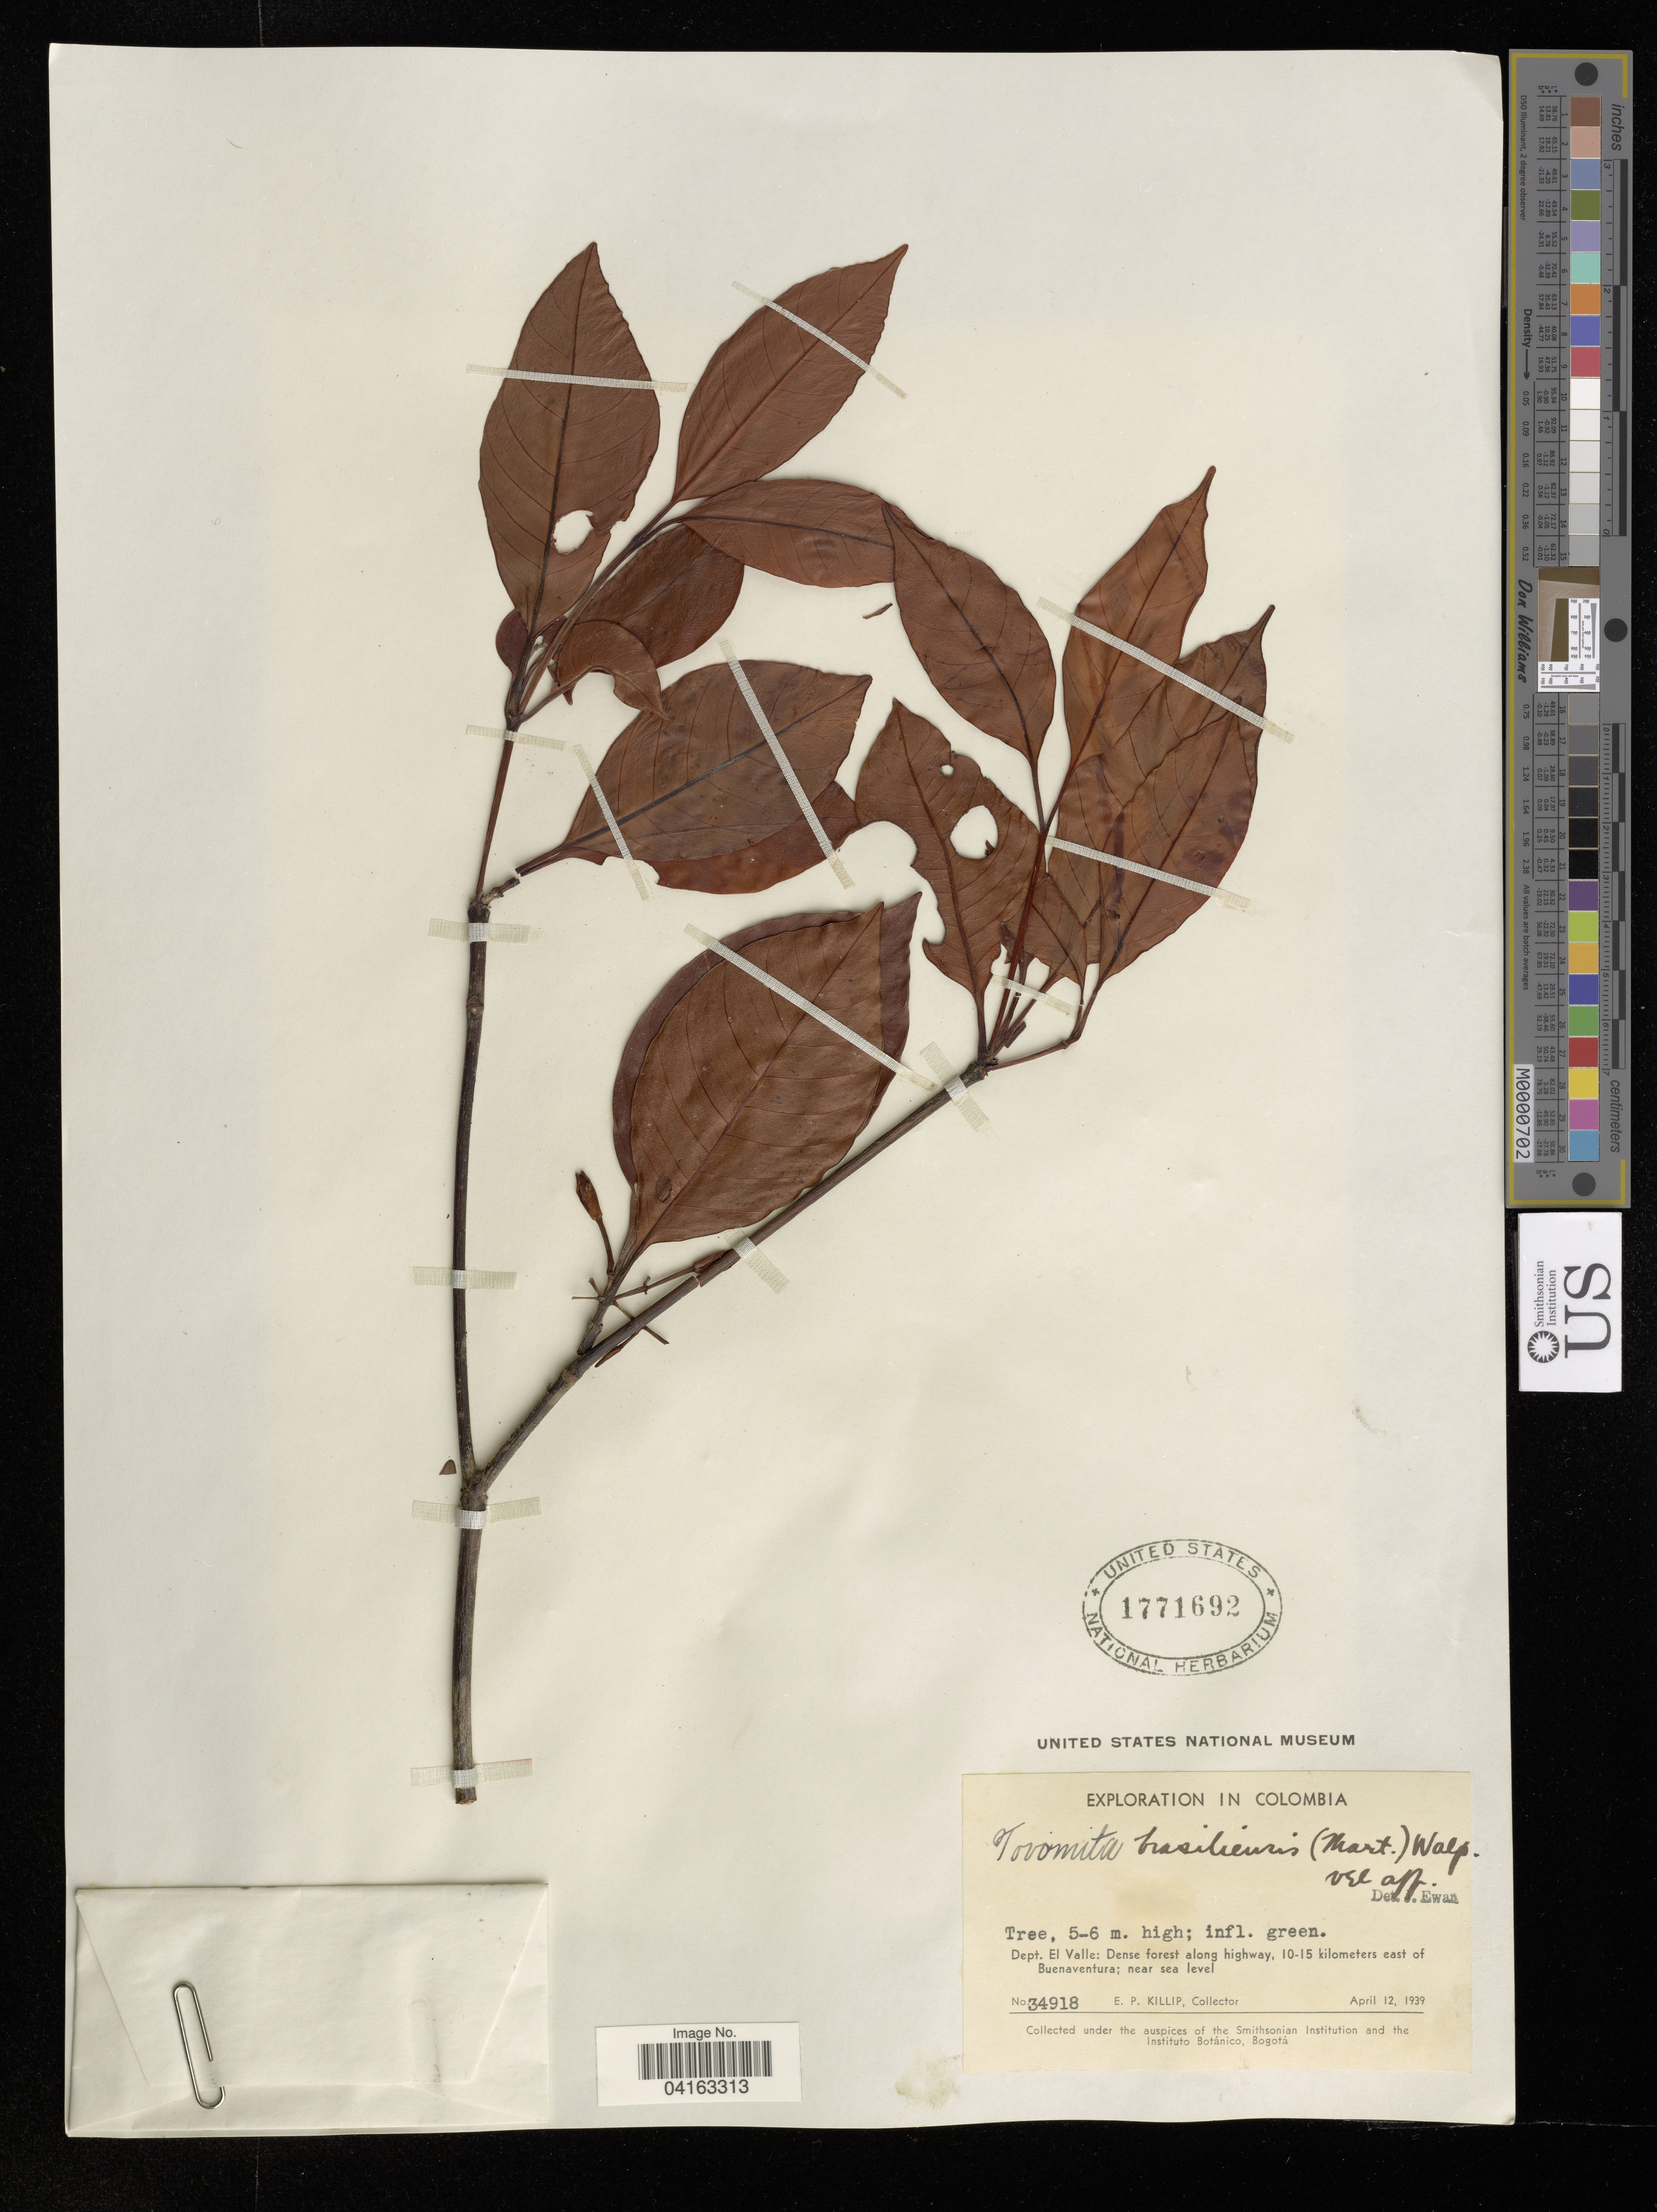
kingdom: Plantae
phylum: Tracheophyta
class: Magnoliopsida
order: Malpighiales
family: Clusiaceae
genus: Tovomita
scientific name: Tovomita brasiliensis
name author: (Mart.) Walp.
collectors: E. P. Killip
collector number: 34918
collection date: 1939-04-12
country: Colombia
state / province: Valle del Cauca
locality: Dept. El Valle: Dense forest along highway, 10-15 kilometers east of Buenaventura; near sea level.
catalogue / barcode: US 1771692